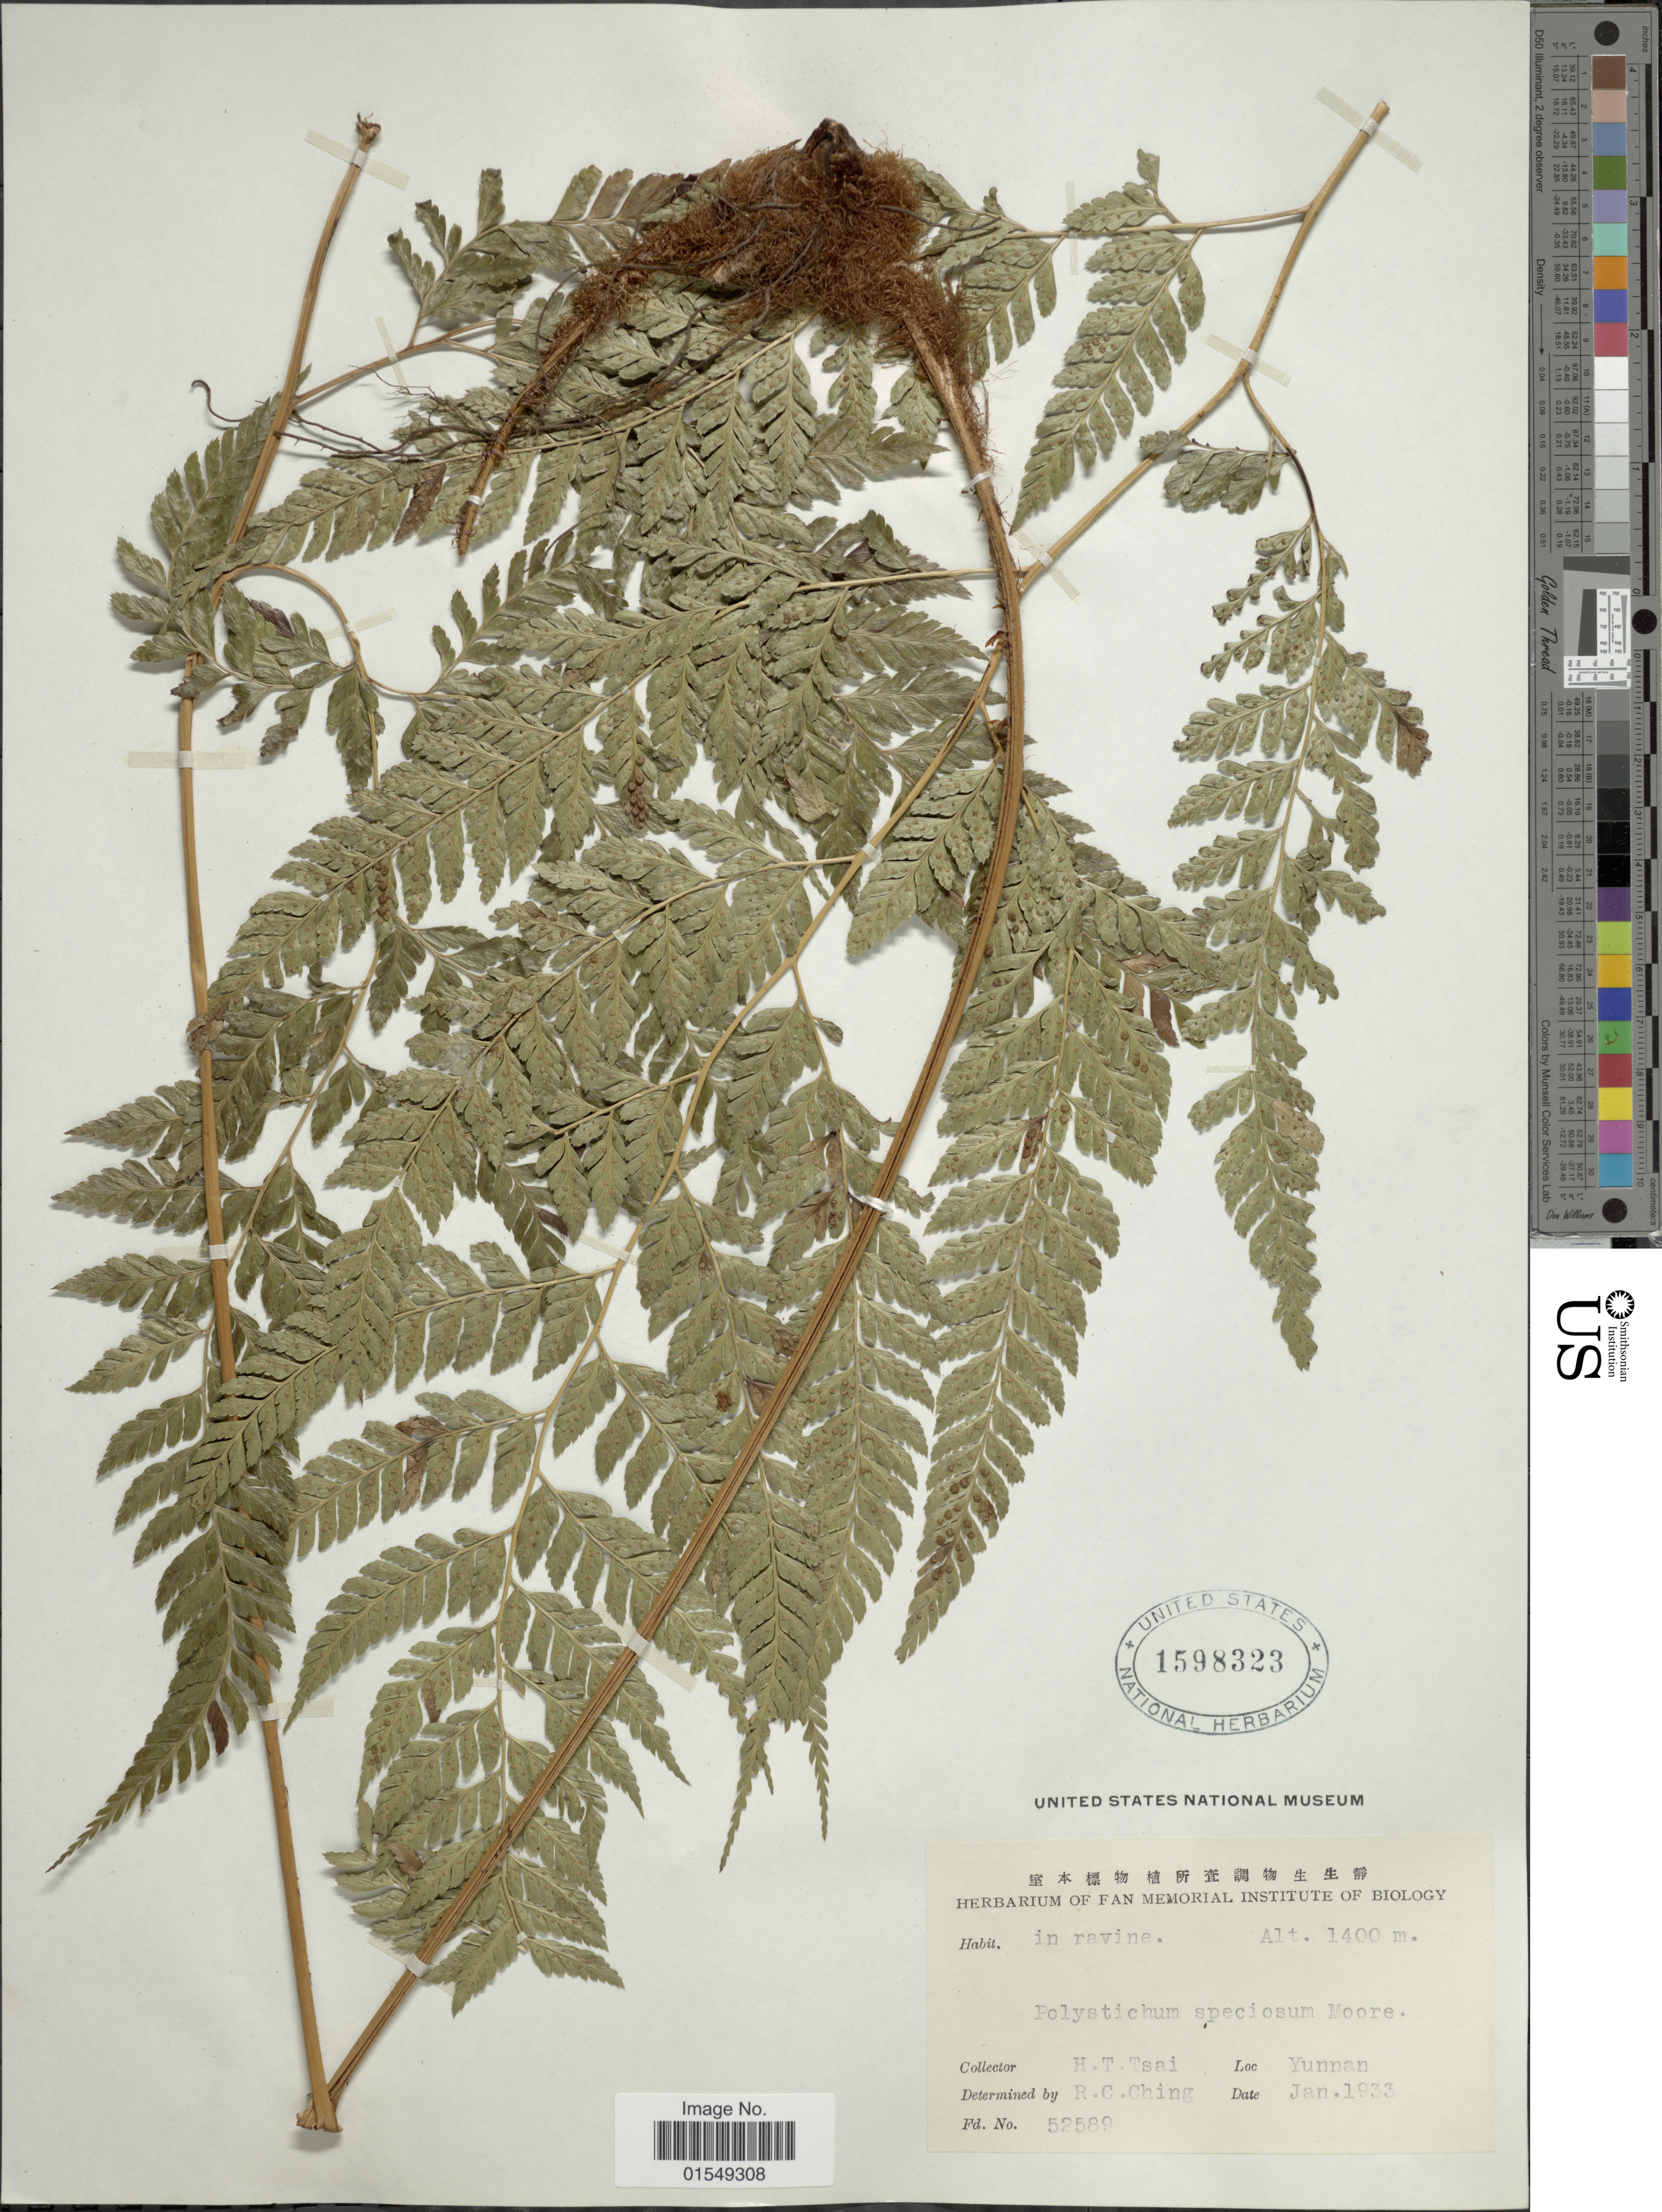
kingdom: Plantae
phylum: Tracheophyta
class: Polypodiopsida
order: Polypodiales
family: Dryopteridaceae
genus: Arachniodes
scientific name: Arachniodes speciosa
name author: (D. Don) Ching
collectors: H. Tsai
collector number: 52589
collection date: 1933-01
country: China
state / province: Yunnan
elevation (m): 1400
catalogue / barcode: US 1598323